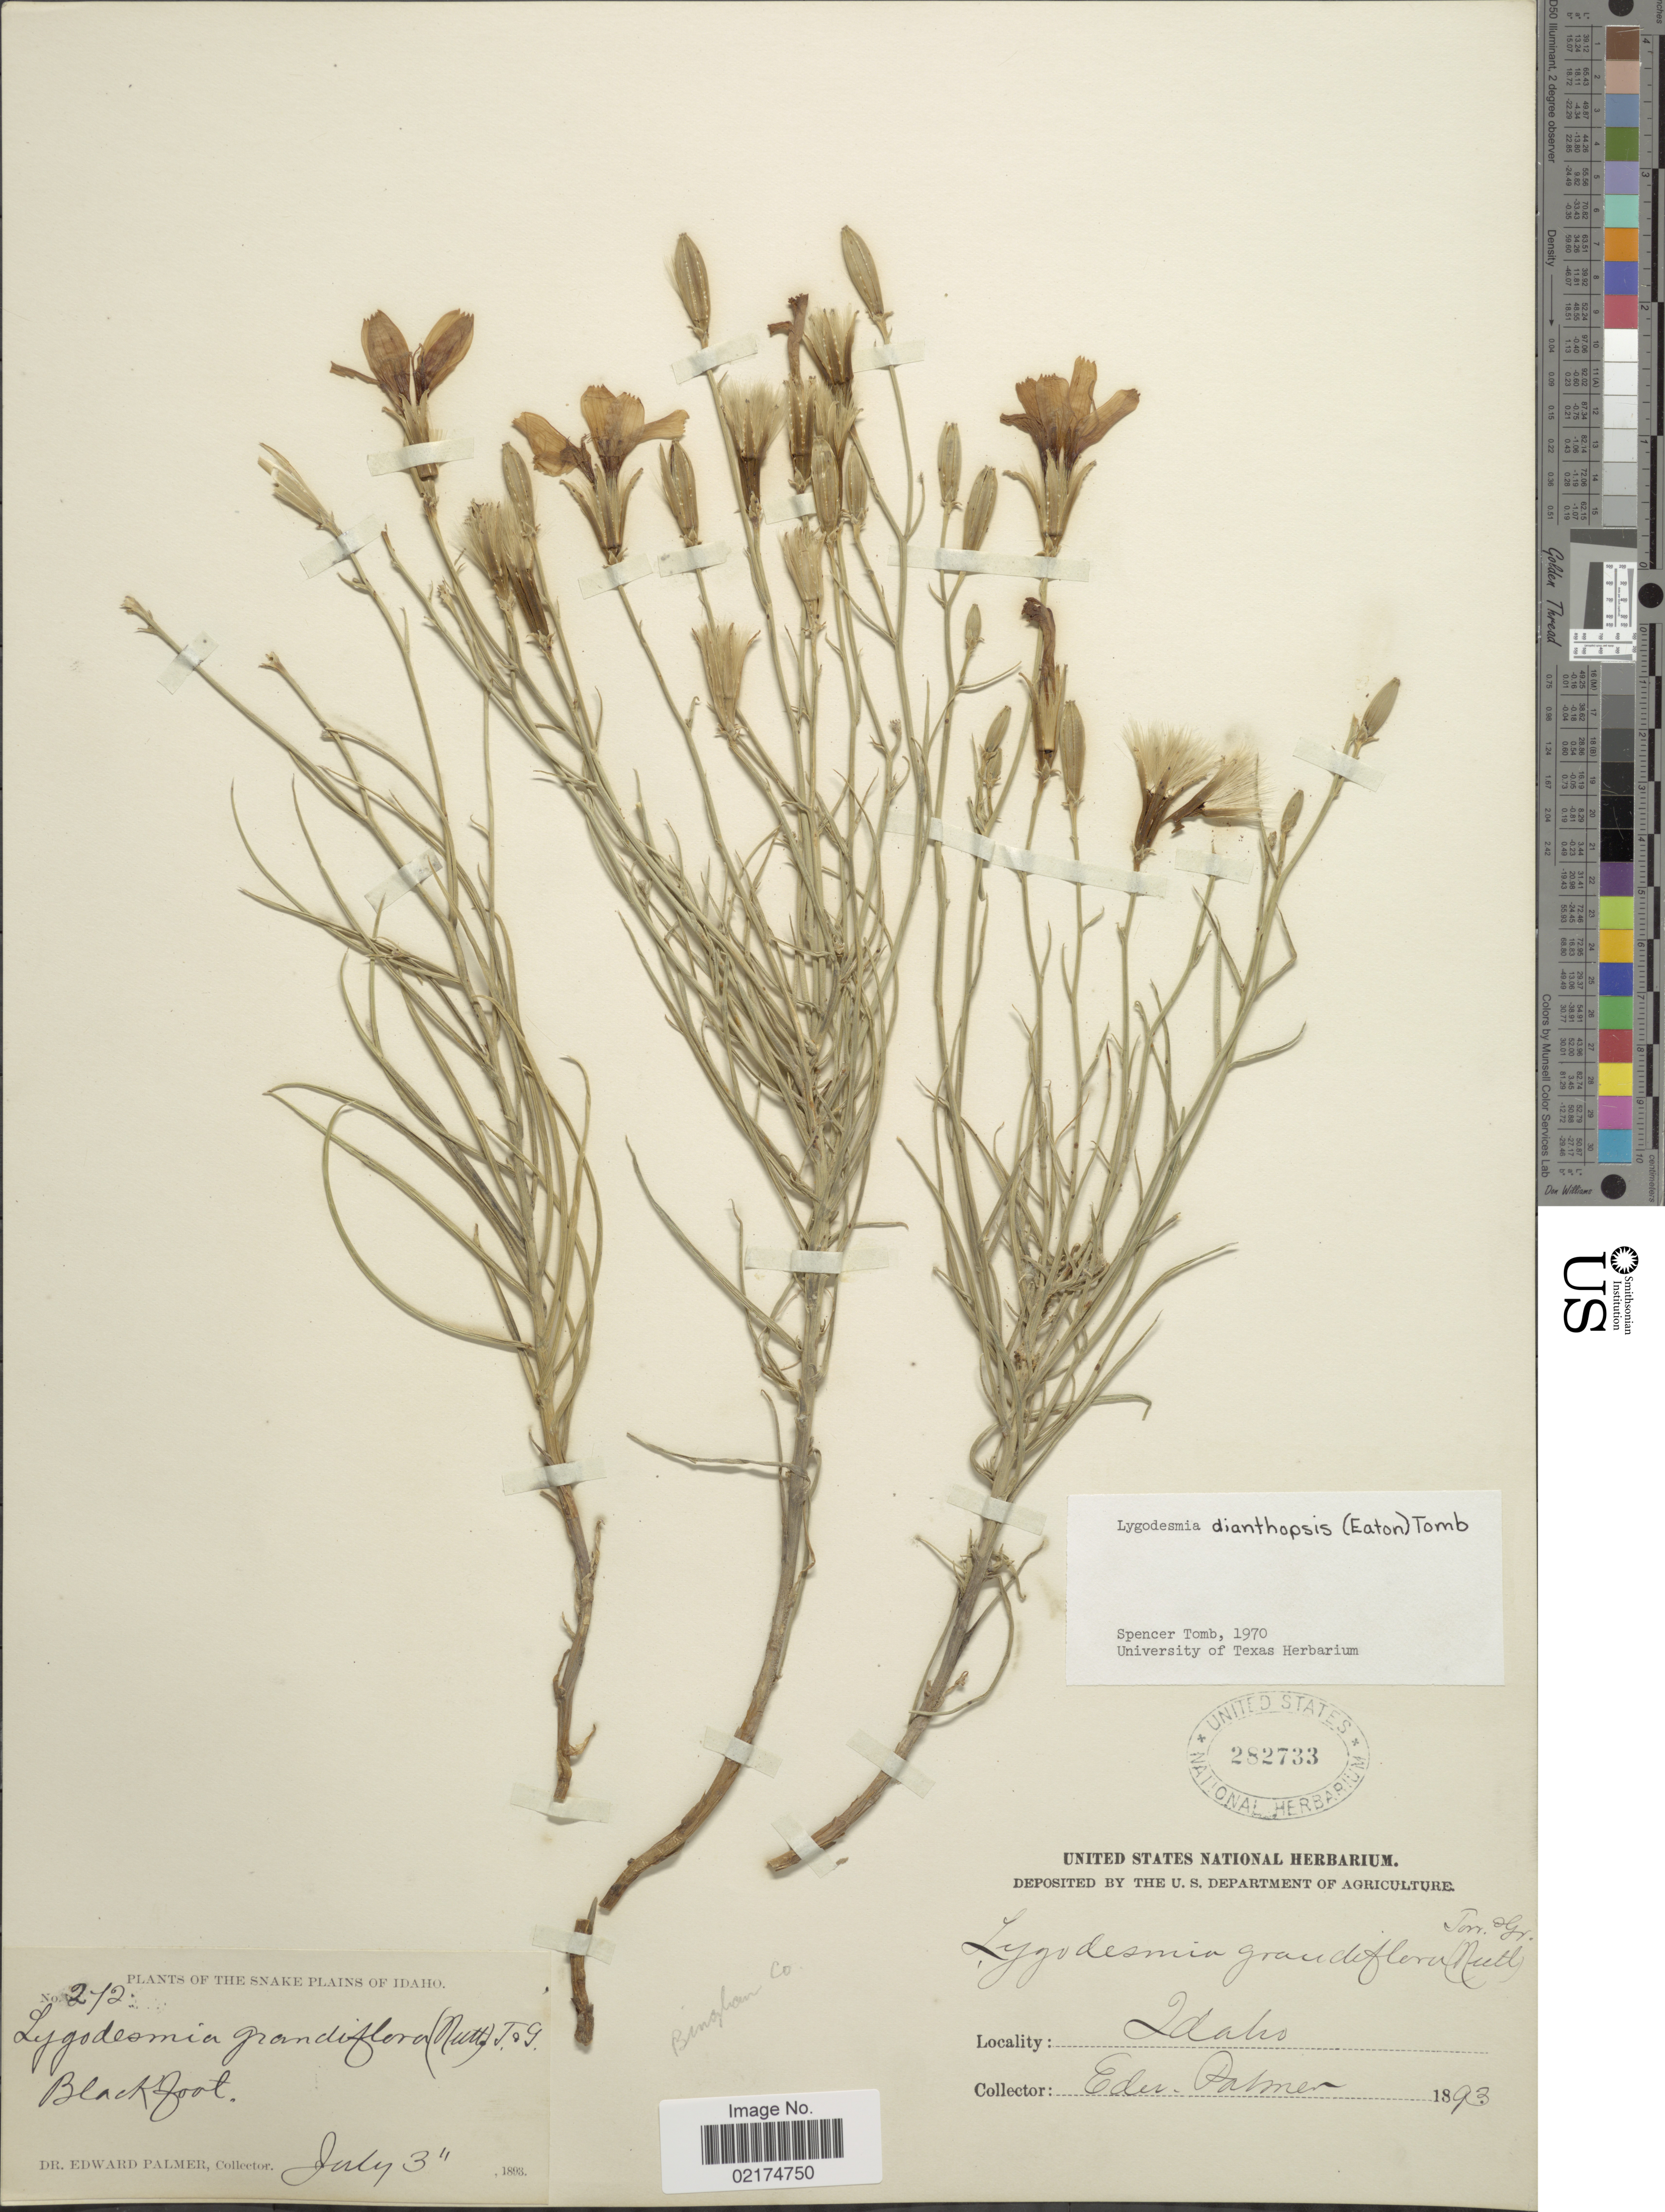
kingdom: Plantae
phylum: Tracheophyta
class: Magnoliopsida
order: Asterales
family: Asteraceae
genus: Lygodesmia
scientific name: Lygodesmia grandiflora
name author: Torr. & A. Gray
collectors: E. Palmer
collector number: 272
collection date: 1893-07-03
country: United States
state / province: Idaho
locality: Blackfoot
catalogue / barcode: US 282733